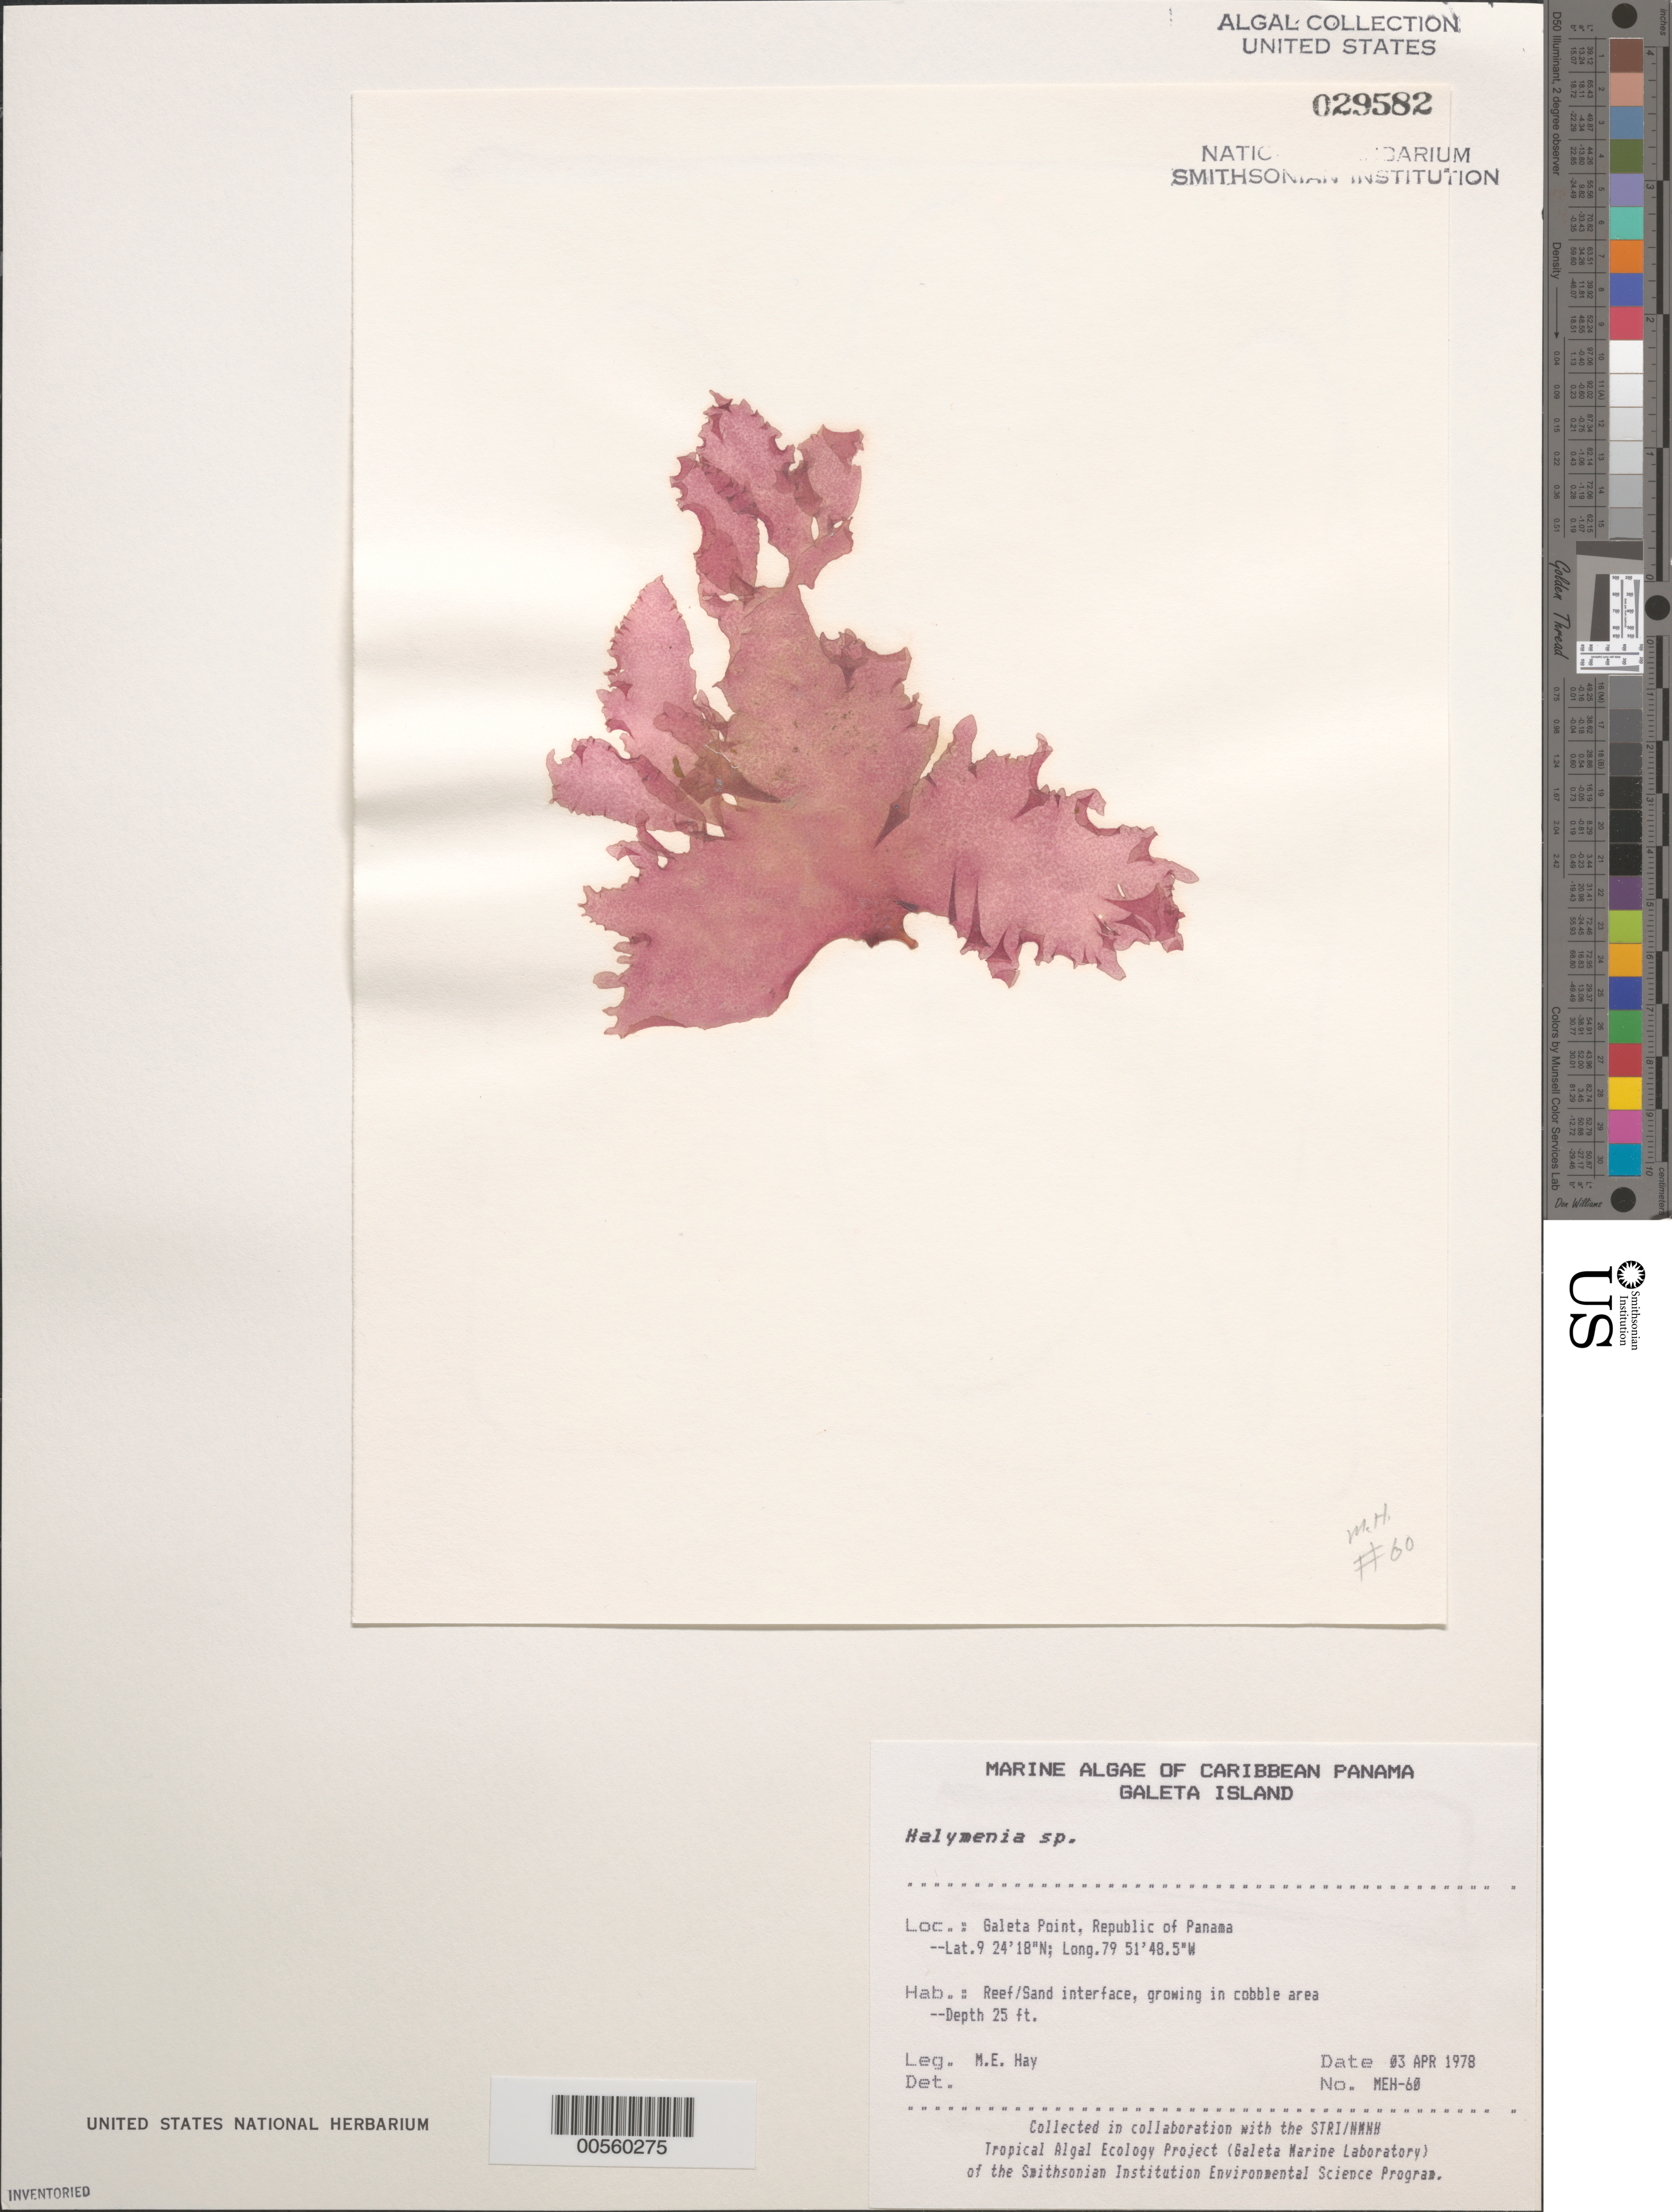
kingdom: Plantae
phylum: Rhodophyta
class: Florideophyceae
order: Halymeniales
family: Halymeniaceae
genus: Halymenia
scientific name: Halymenia sp.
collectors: M. E. Hay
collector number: MEH-60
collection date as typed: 03 Apr 1978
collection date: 1978-04-03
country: Panama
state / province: Colón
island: Galeta Island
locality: Galeta Point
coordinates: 9 24' 18" N, 79 51' 48.5" W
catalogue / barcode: US 29582